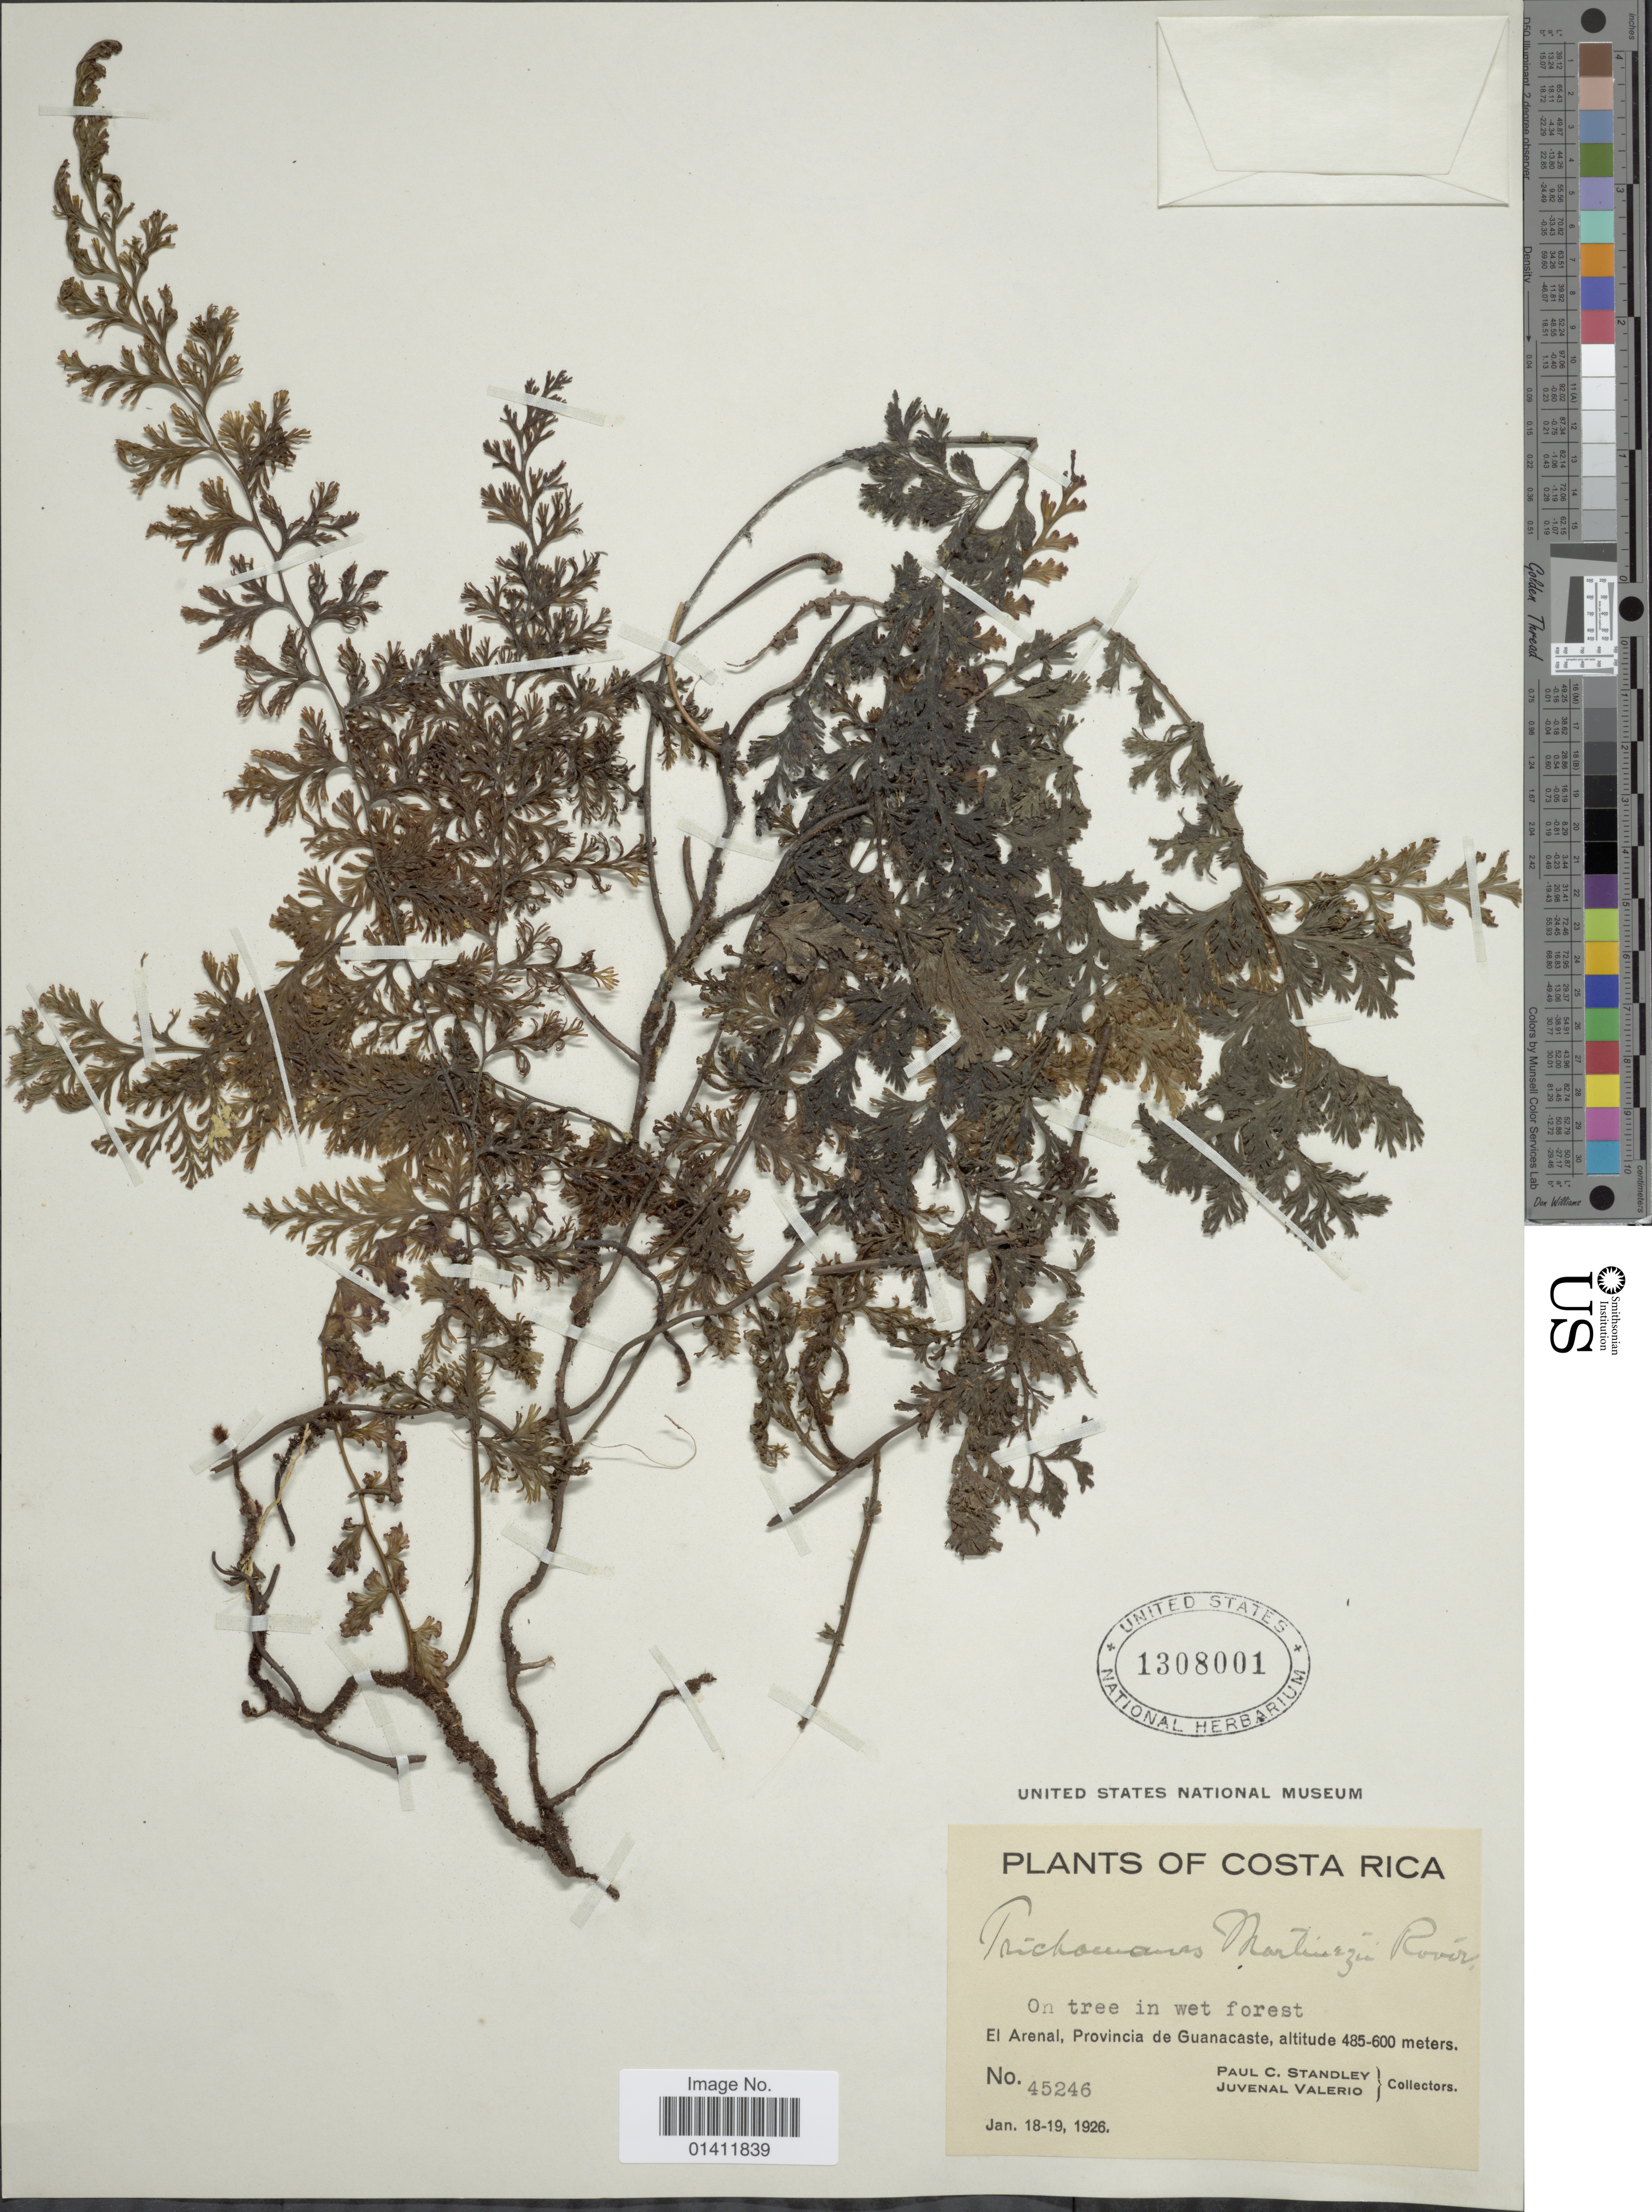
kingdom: Plantae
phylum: Tracheophyta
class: Polypodiopsida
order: Hymenophyllales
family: Hymenophyllaceae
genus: Vandenboschia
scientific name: Vandenboschia radicans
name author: (Sw.) Copel.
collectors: P. C. Standley & J. Valerio R.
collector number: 45246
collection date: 1926-01-18/1926-01-19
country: Costa Rica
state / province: Guanacaste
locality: El Arenal, Provincia de Guanacaste.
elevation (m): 485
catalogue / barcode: US 1308001